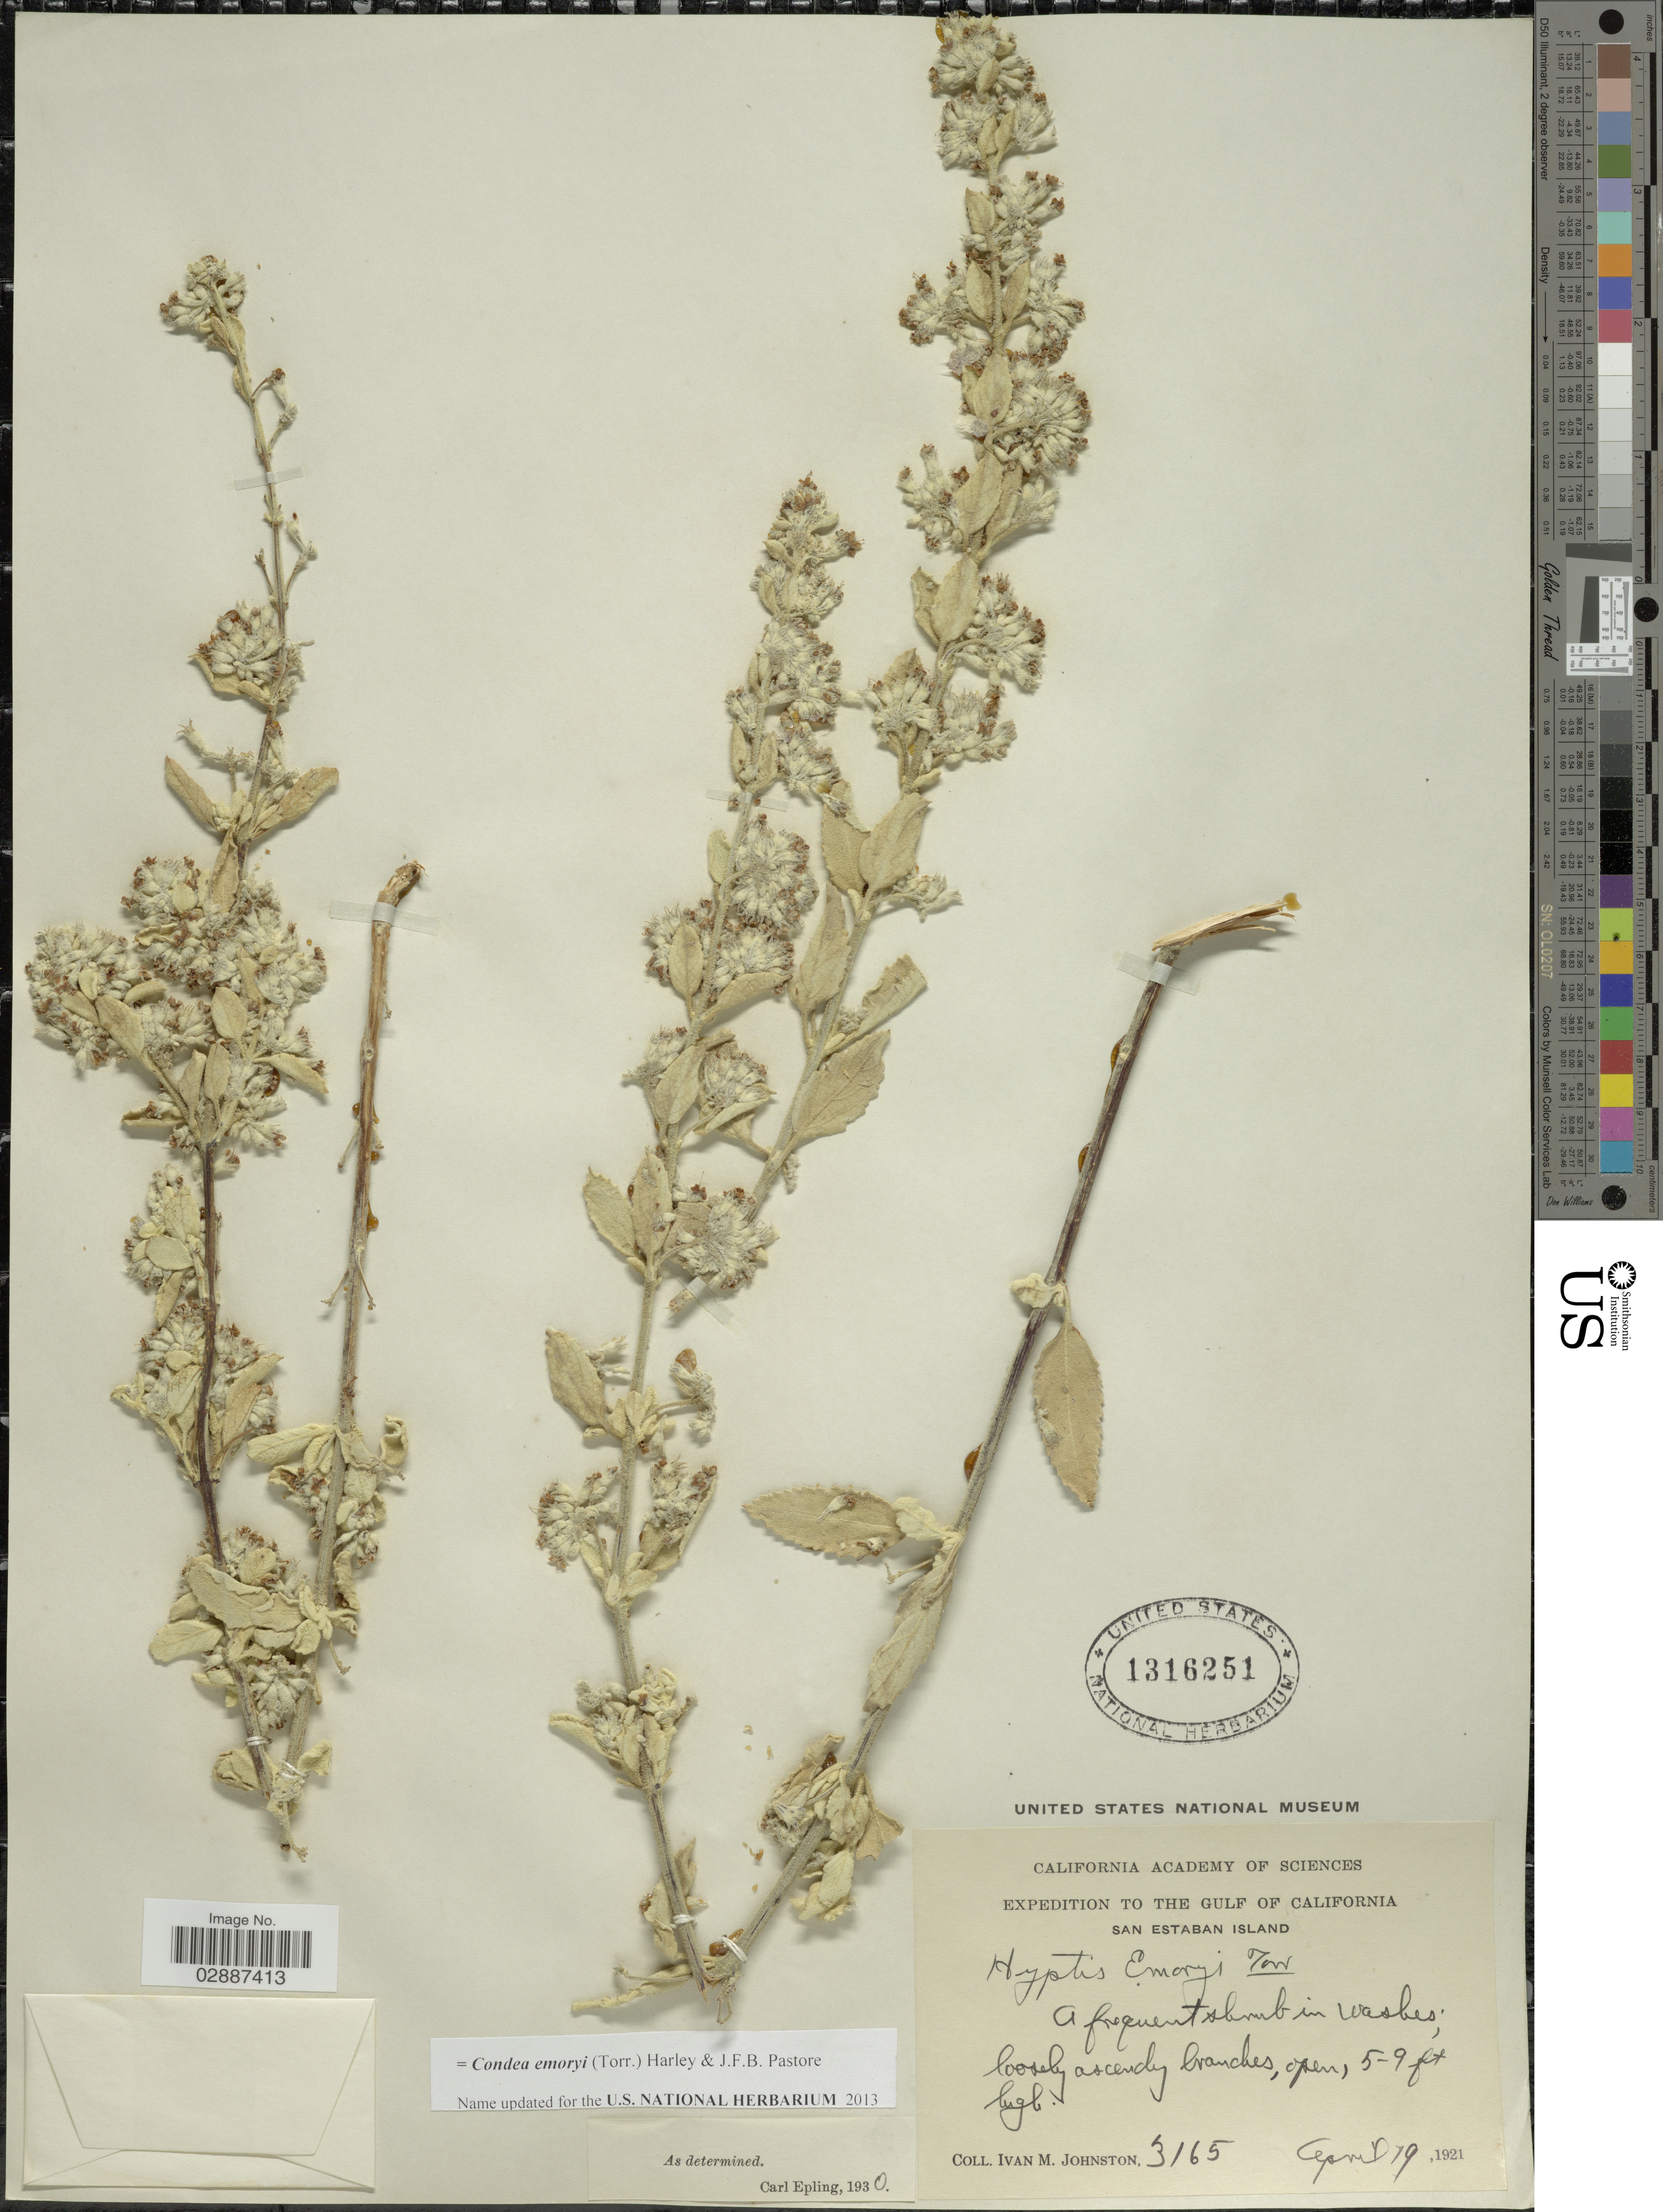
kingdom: Plantae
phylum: Tracheophyta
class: Magnoliopsida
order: Lamiales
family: Lamiaceae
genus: Condea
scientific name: Condea emoryi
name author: (Torr.) Harley & J.F.B. Pastore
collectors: I.M. Johnston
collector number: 3165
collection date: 1921-04-19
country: Mexico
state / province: Sonora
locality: Gulf of California. San Estaban Island.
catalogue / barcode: US 1316251